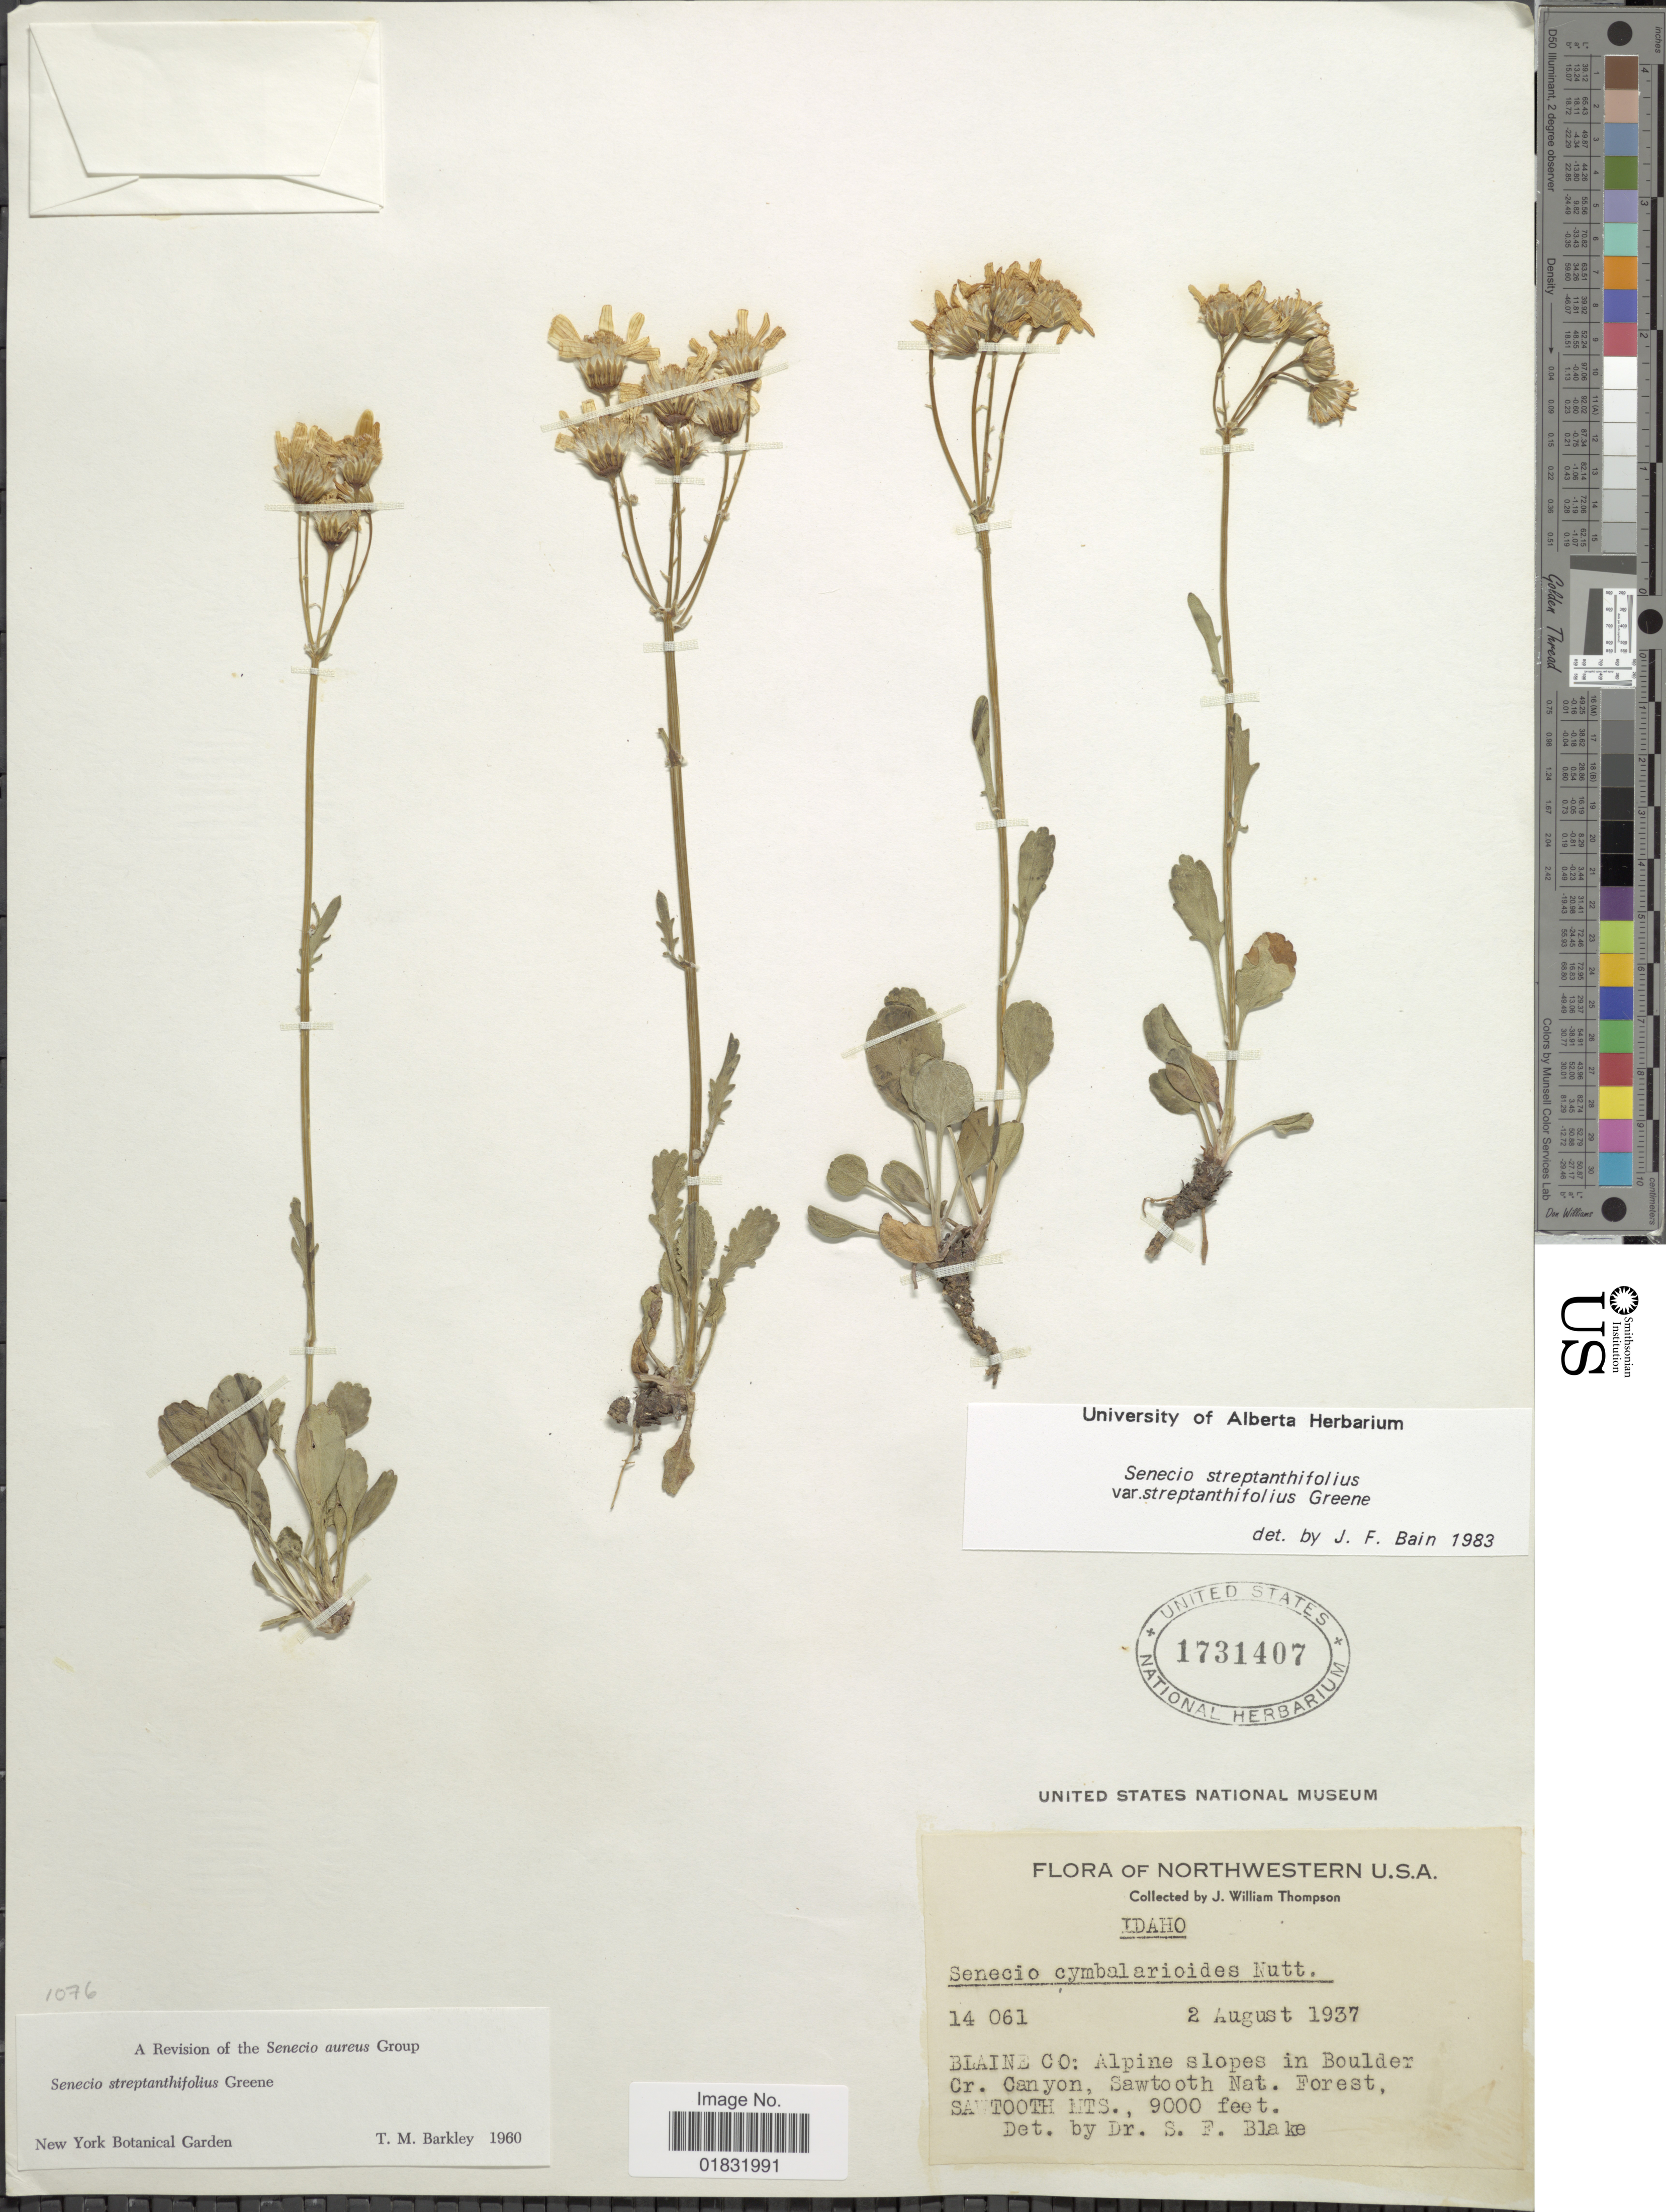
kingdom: Plantae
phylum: Tracheophyta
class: Magnoliopsida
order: Asterales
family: Asteraceae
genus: Packera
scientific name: Packera streptanthifolia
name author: (Greene) W.A. Weber & Á. Löve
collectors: J. W. Thompson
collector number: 14061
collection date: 1937-08-02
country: United States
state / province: Idaho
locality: Northwestern U.S.A. Blaine Co: Alpine slopes in Boulder Cr. Canyon, Sawtooth Nat. Forest, Sawtooth Mts.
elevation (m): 2743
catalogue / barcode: US 1731407